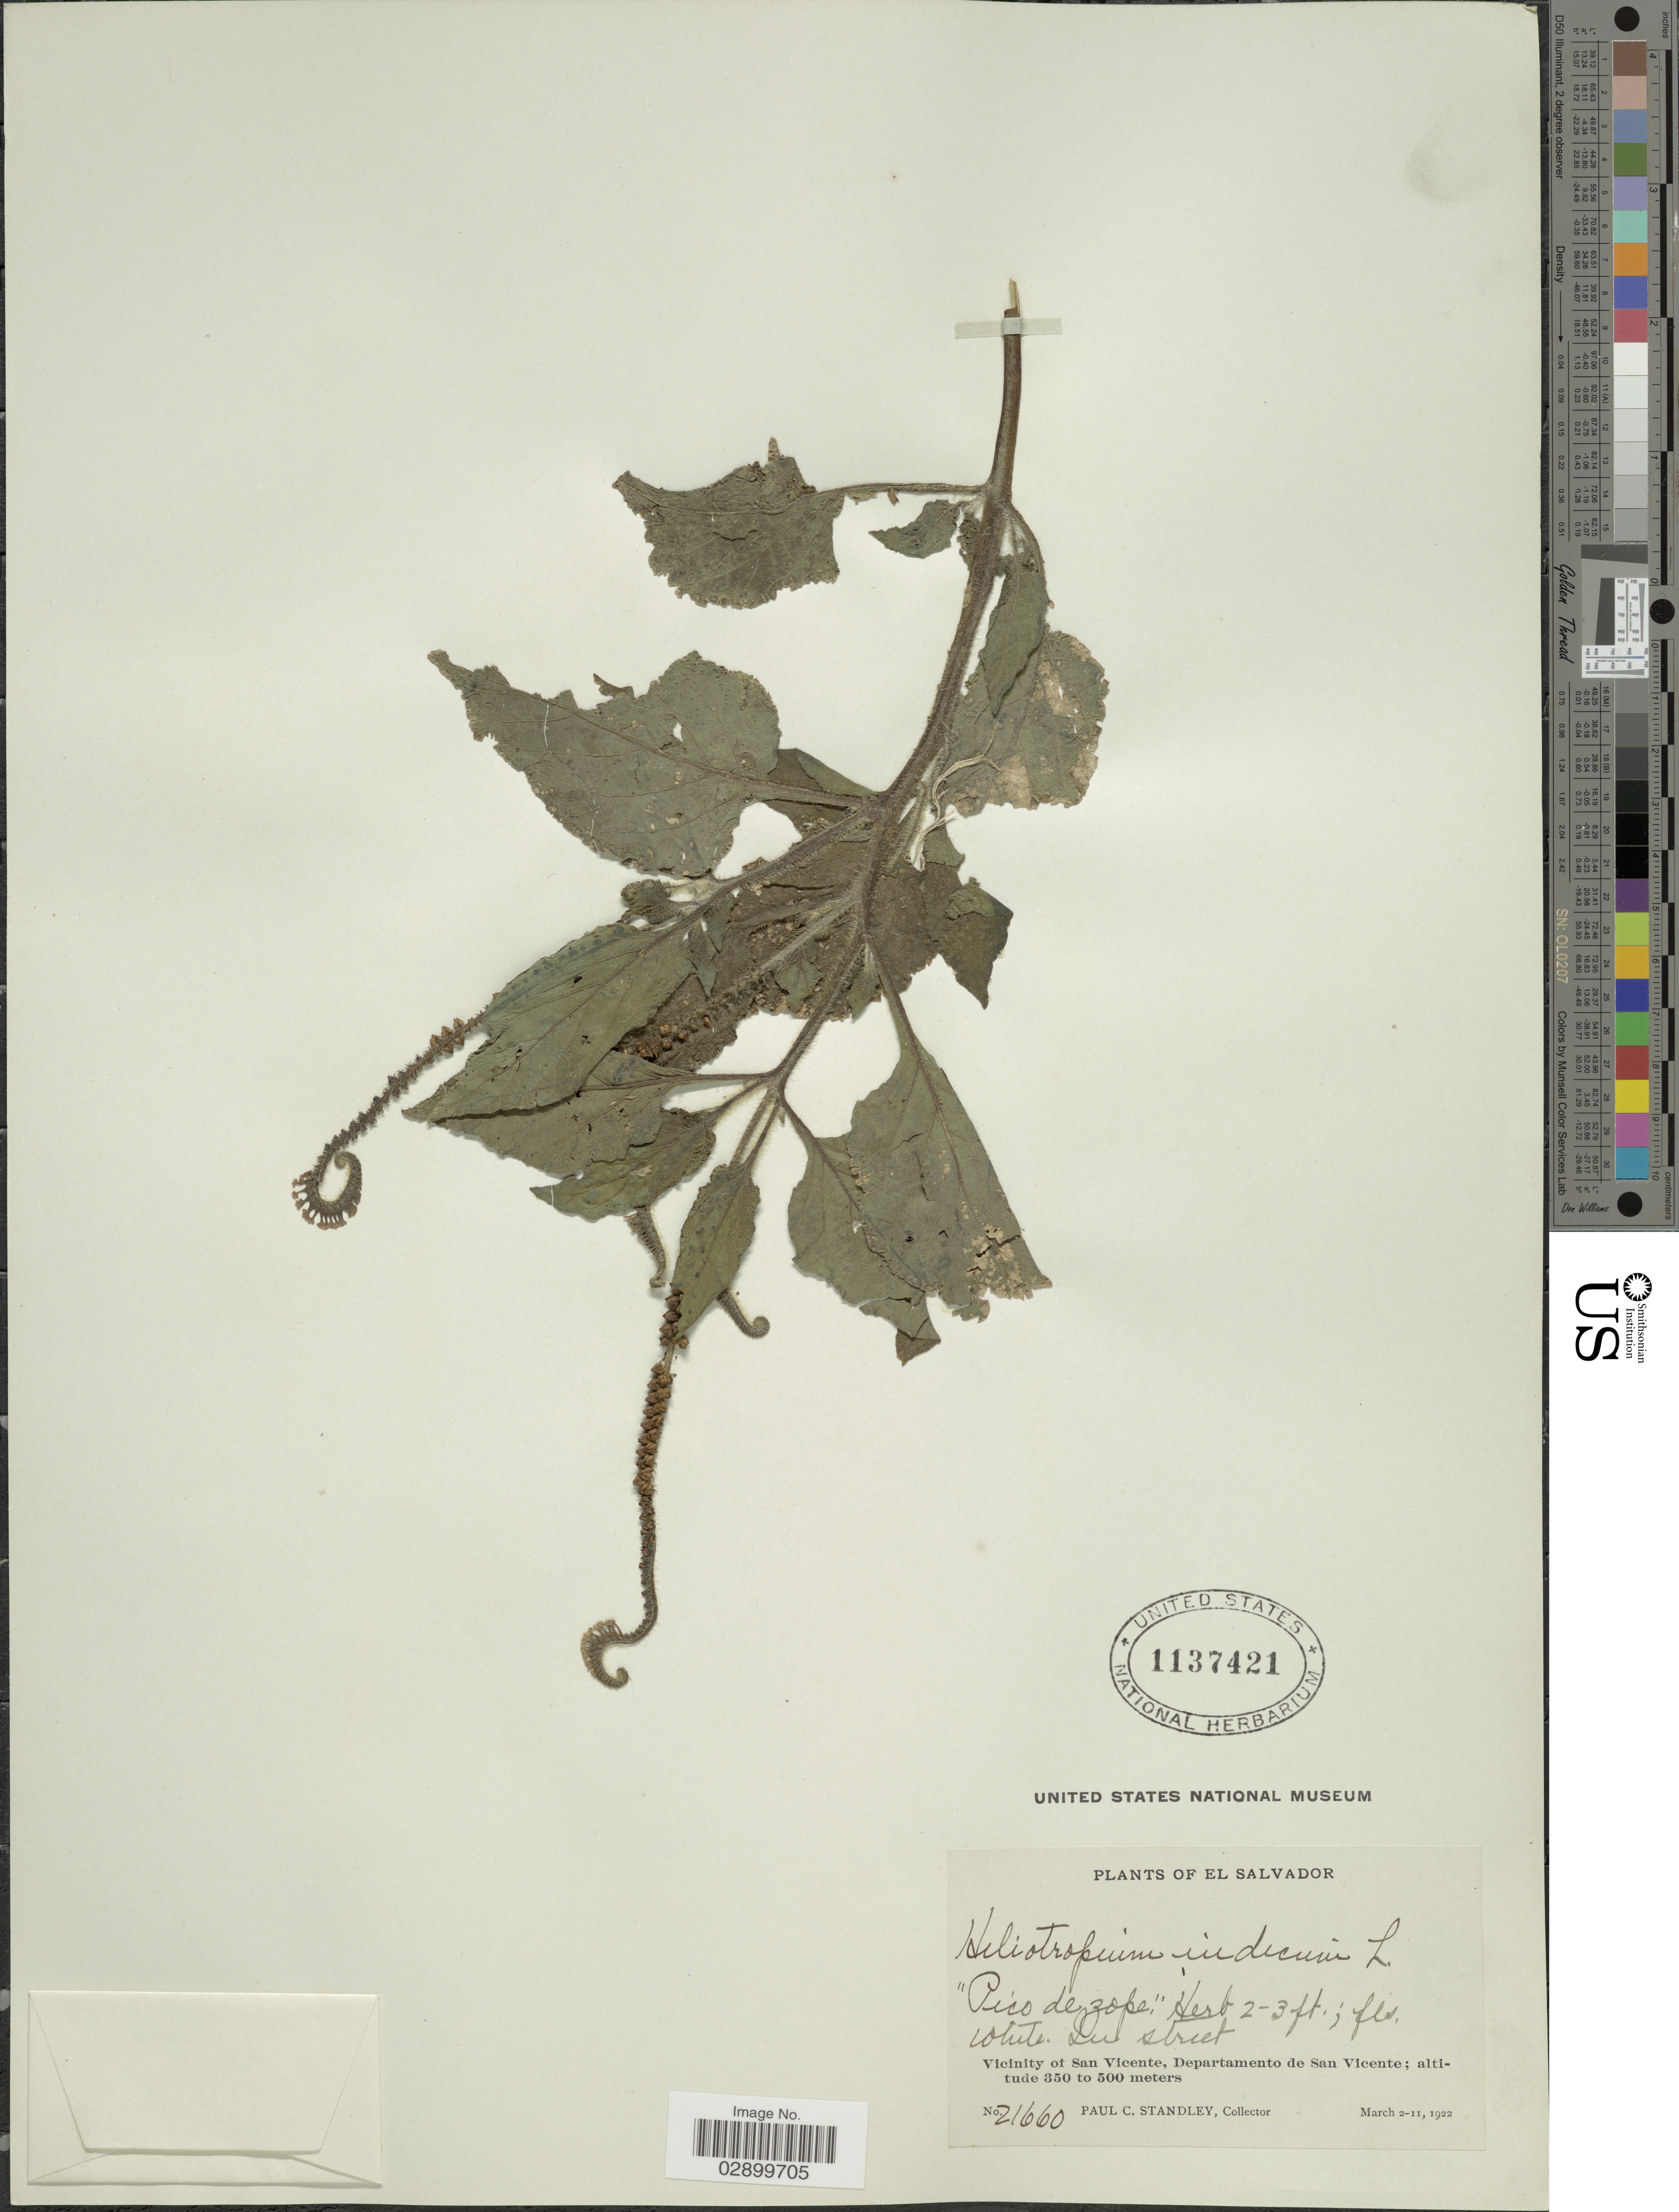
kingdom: Plantae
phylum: Tracheophyta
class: Magnoliopsida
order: Boraginales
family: Heliotropiaceae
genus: Heliotropium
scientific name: Heliotropium indicum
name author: L.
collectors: P. C. Standley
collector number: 21660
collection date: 1922-03-02/1922-03-11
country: El Salvador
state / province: San Vincente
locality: Vicinity of San Vicente, Departamento de San Vicente.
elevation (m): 350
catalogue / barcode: US 1137421